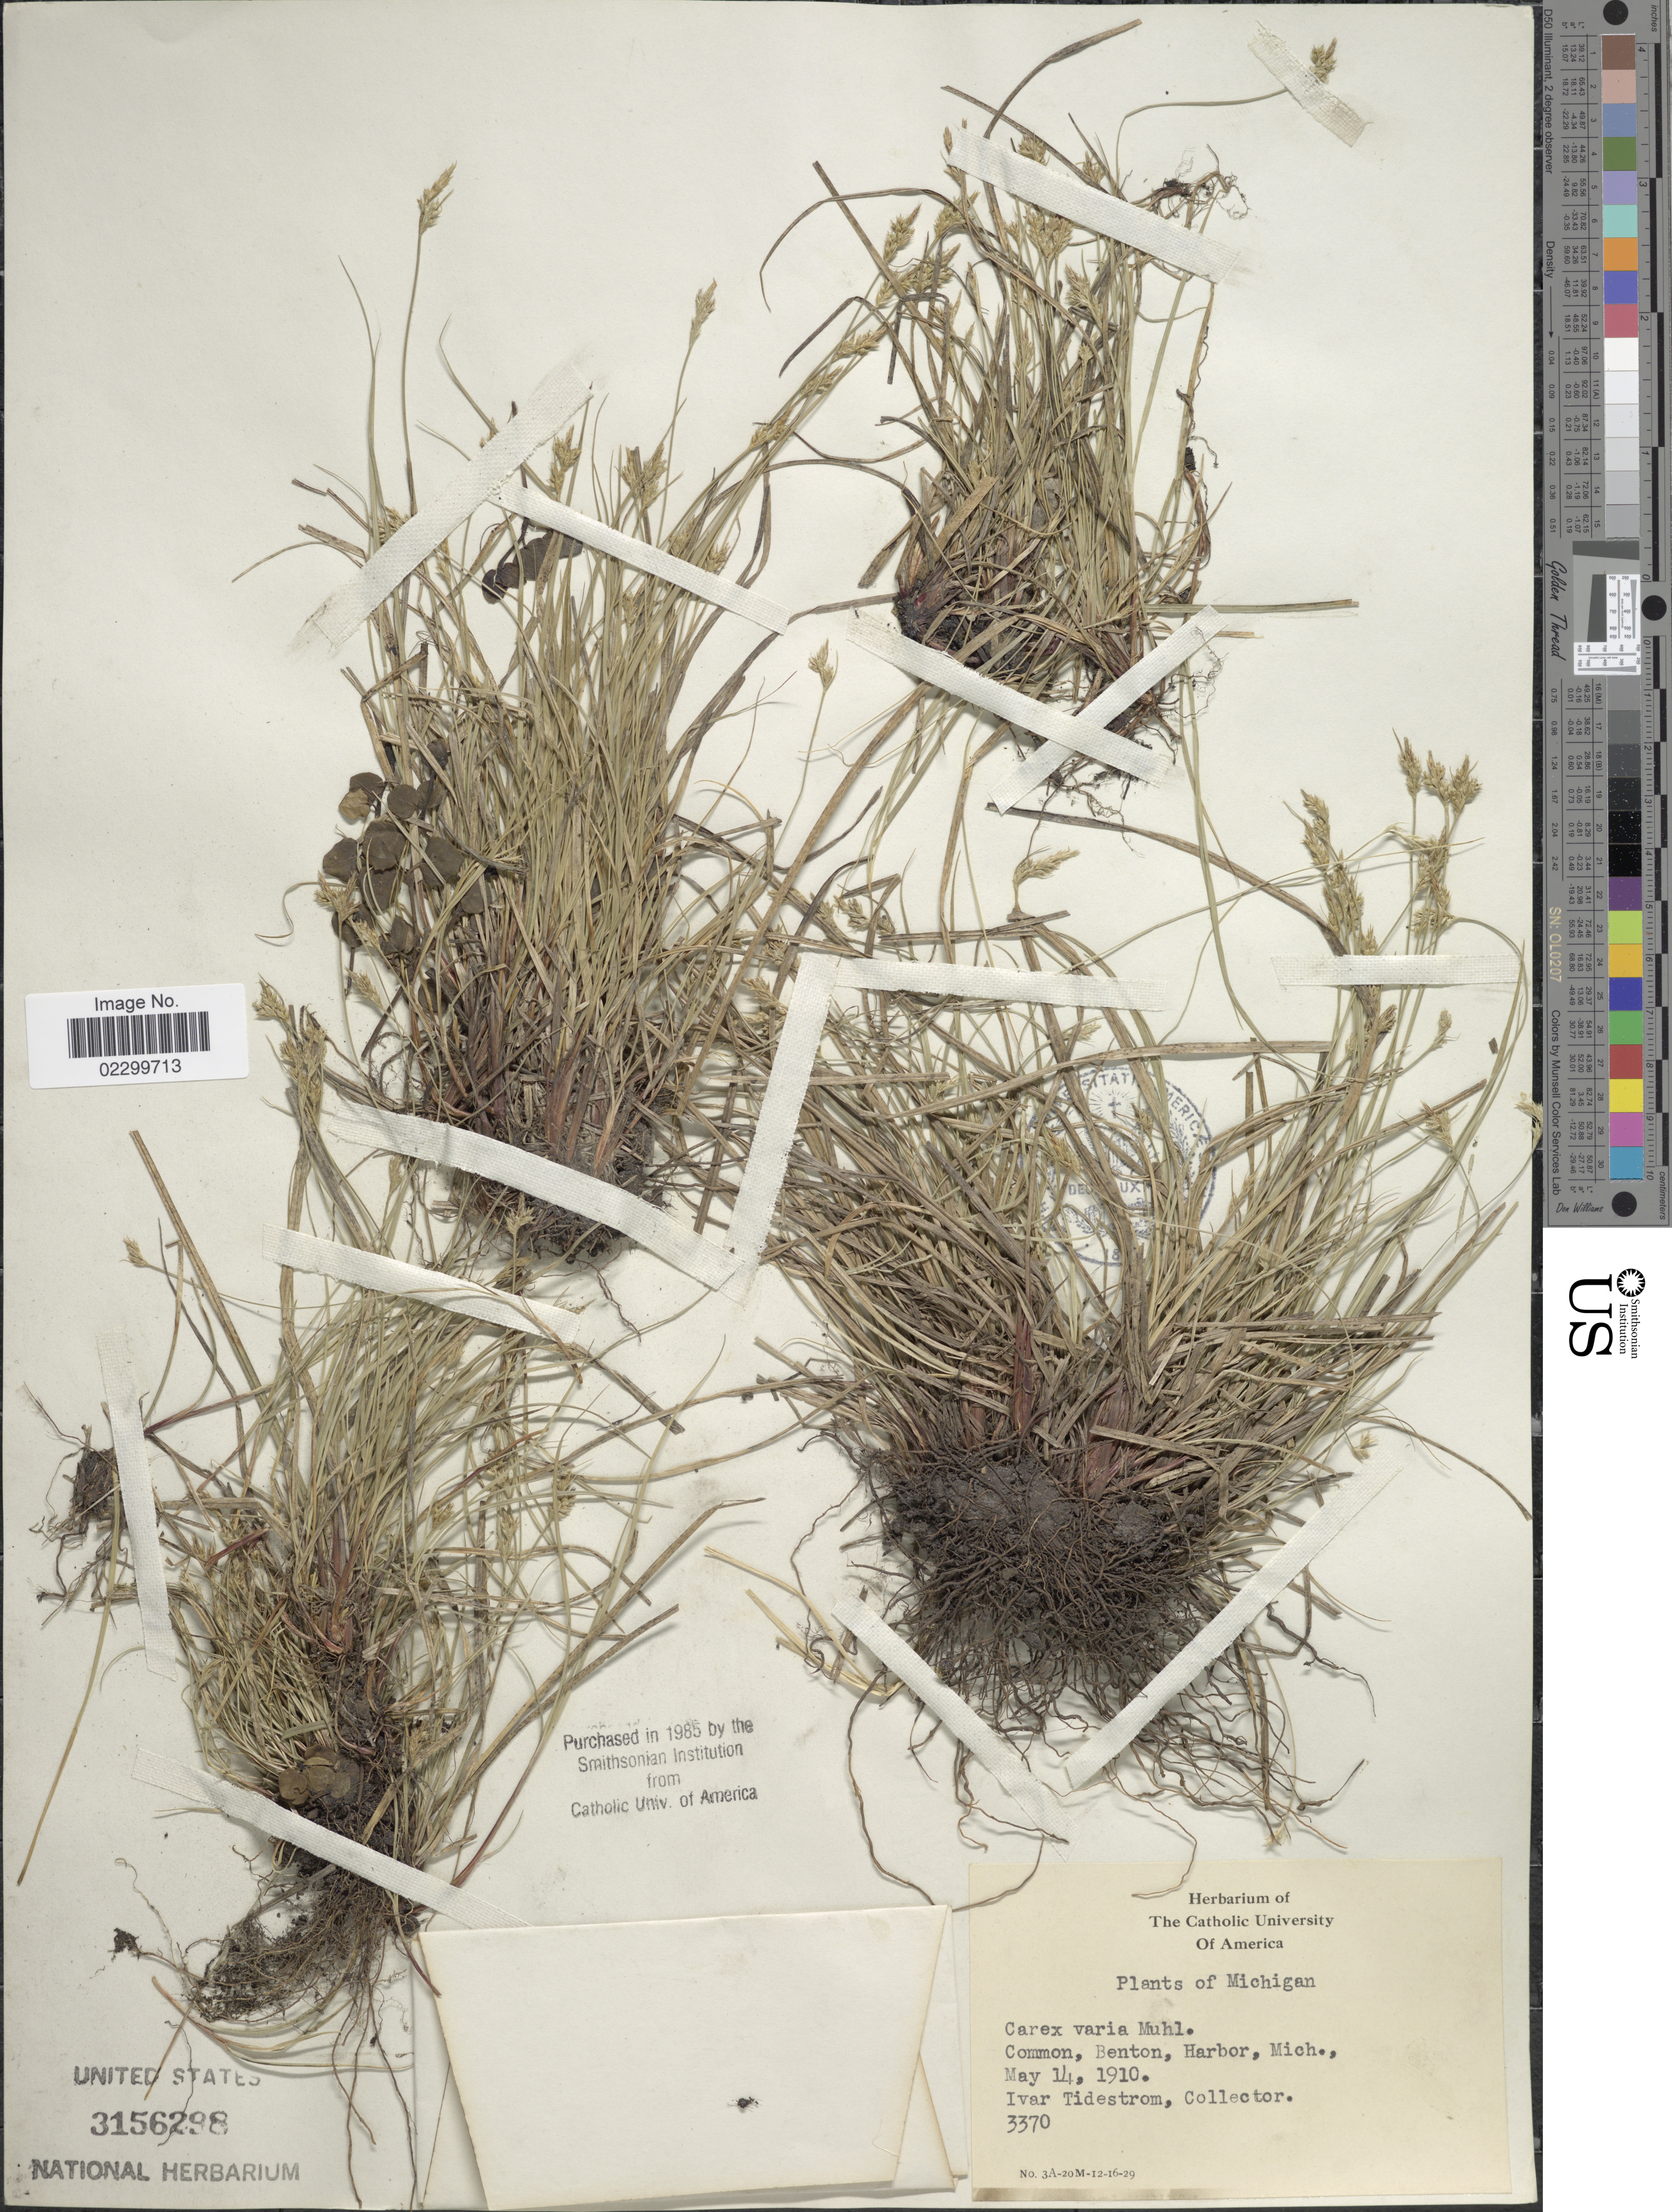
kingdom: Plantae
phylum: Tracheophyta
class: Liliopsida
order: Poales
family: Cyperaceae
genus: Carex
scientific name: Carex albicans var. albicans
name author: Willd. ex Spreng.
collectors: I. F. Tidestrom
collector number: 3370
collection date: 1910-05-14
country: United States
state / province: Michigan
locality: Benton Harbor.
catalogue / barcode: US 3156298